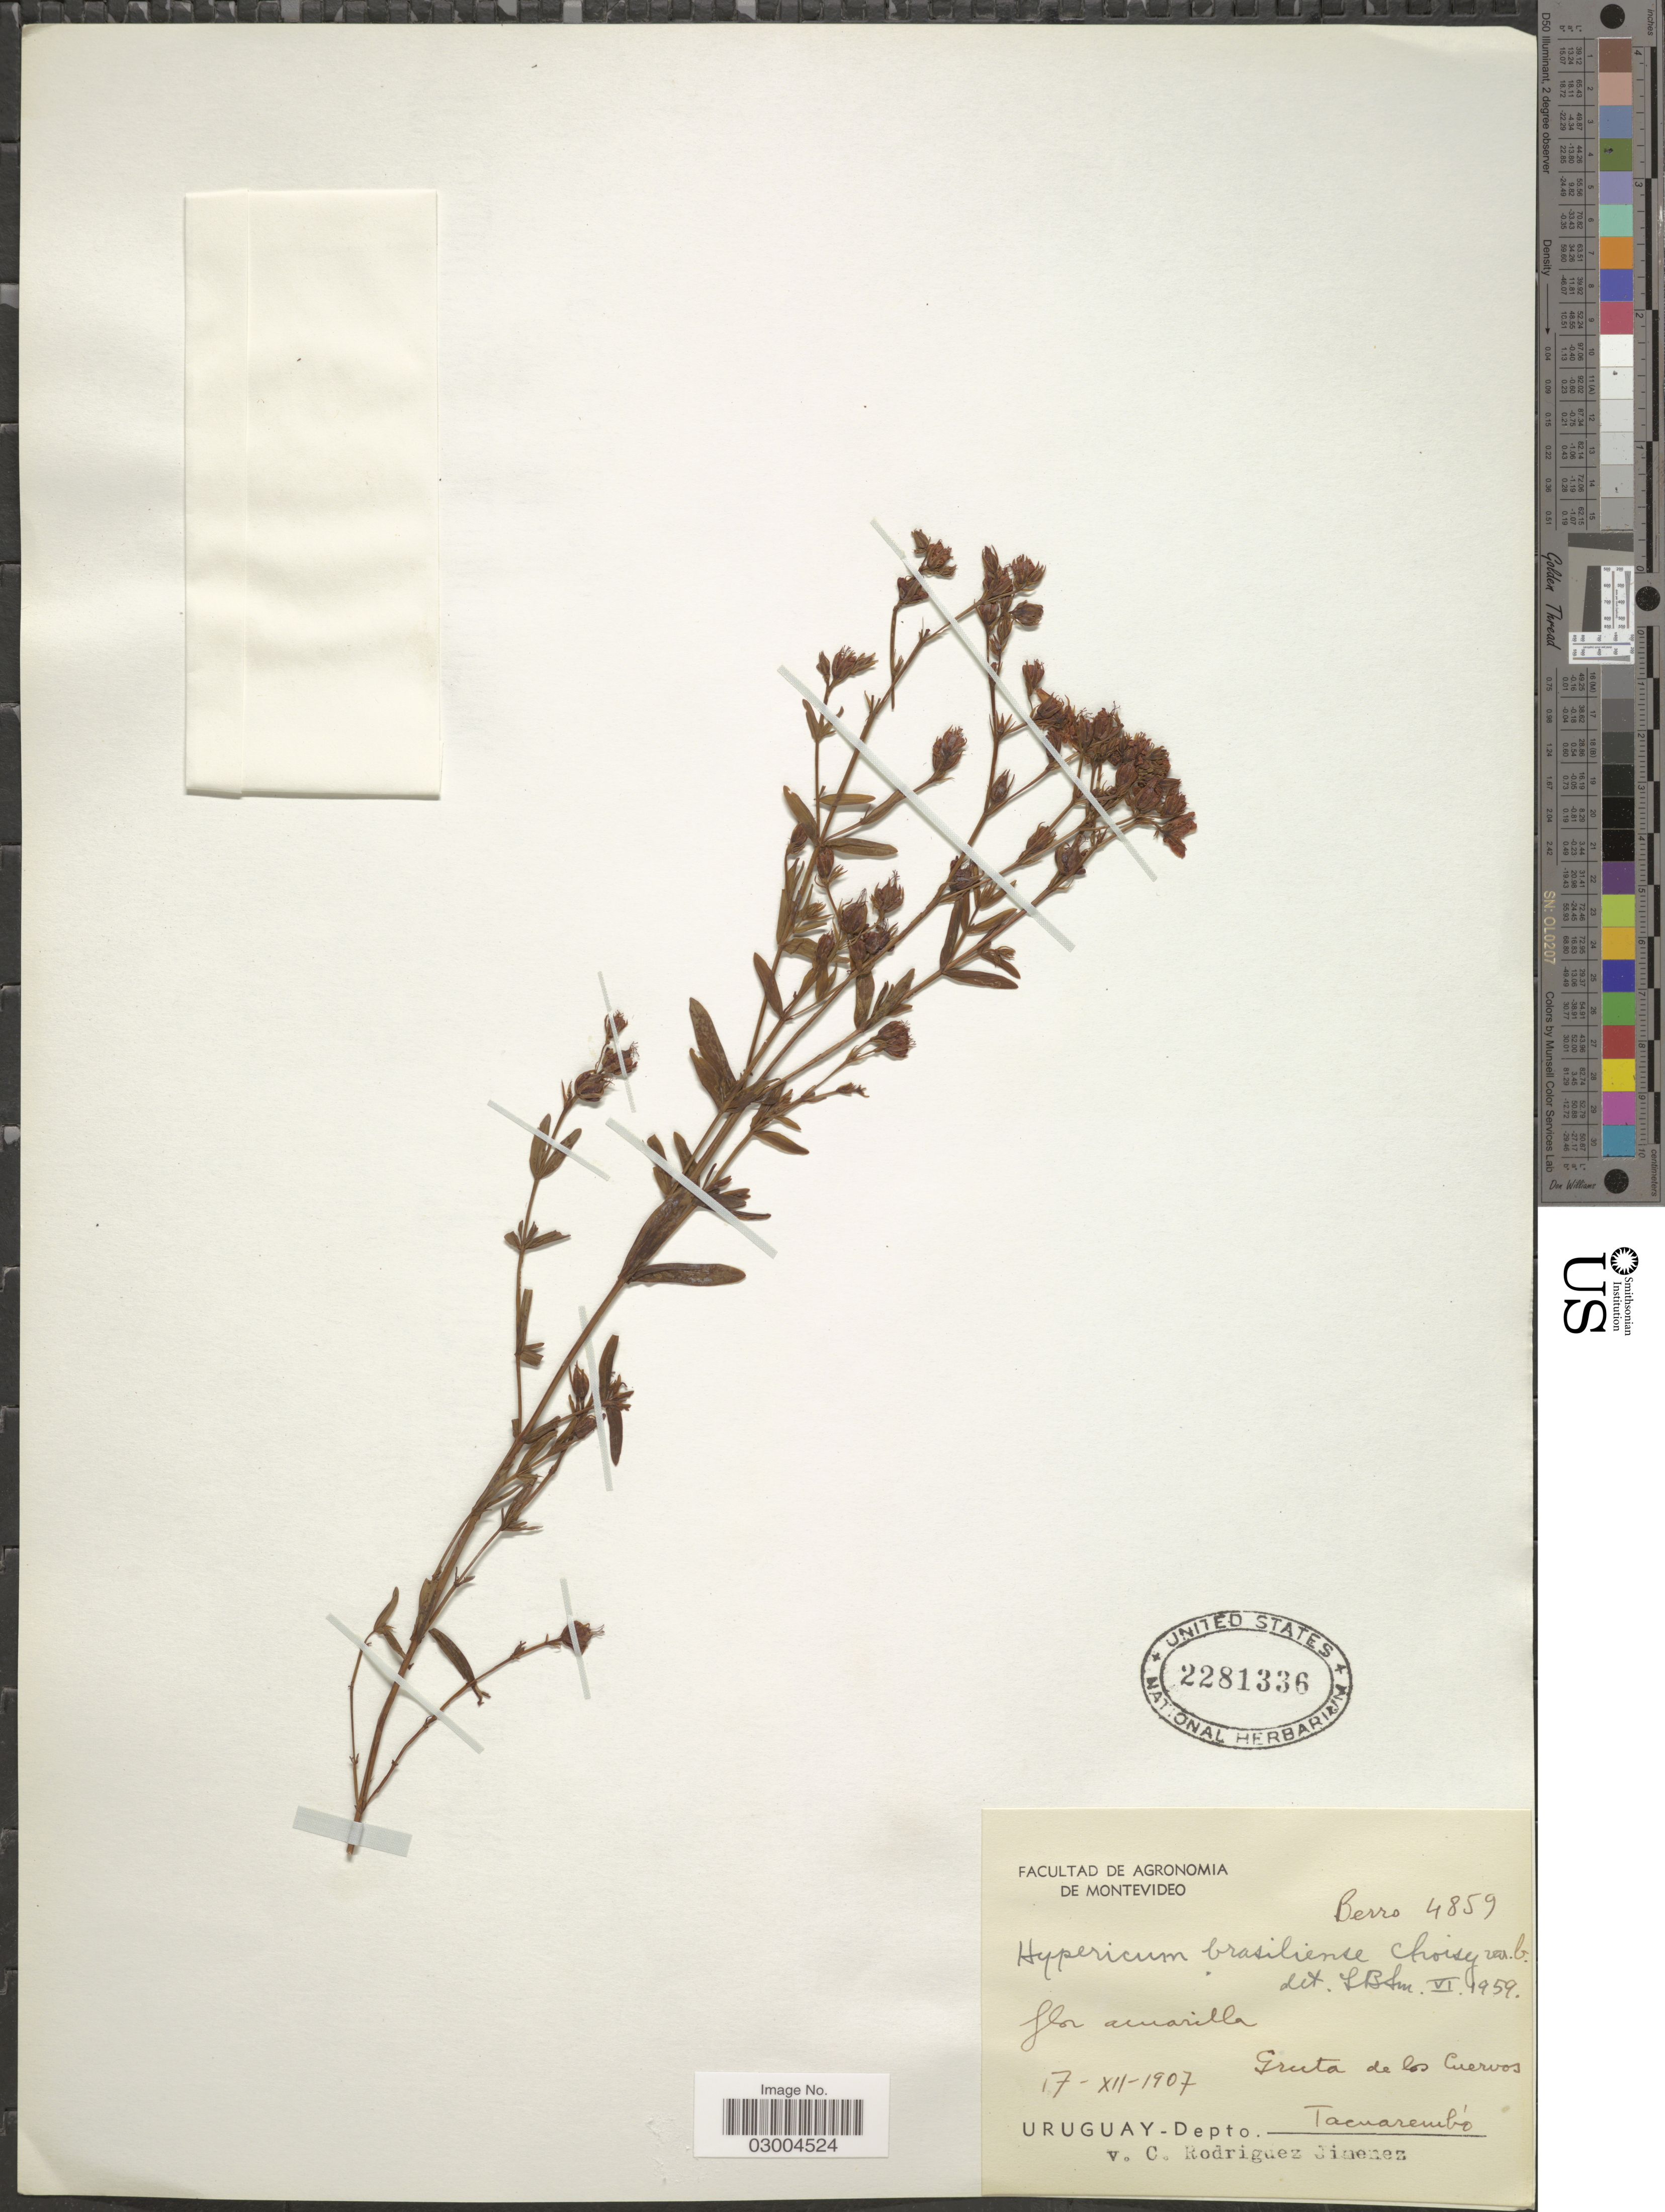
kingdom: Plantae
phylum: Tracheophyta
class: Magnoliopsida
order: Malpighiales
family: Hypericaceae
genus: Hypericum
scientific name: Hypericum brasiliense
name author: Choisy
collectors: Berro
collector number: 4859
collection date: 1907-12-17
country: Uruguay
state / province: Tacuarembó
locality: Gruta de los Cuervos. Depto. Tacuarembó.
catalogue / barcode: US 2281336